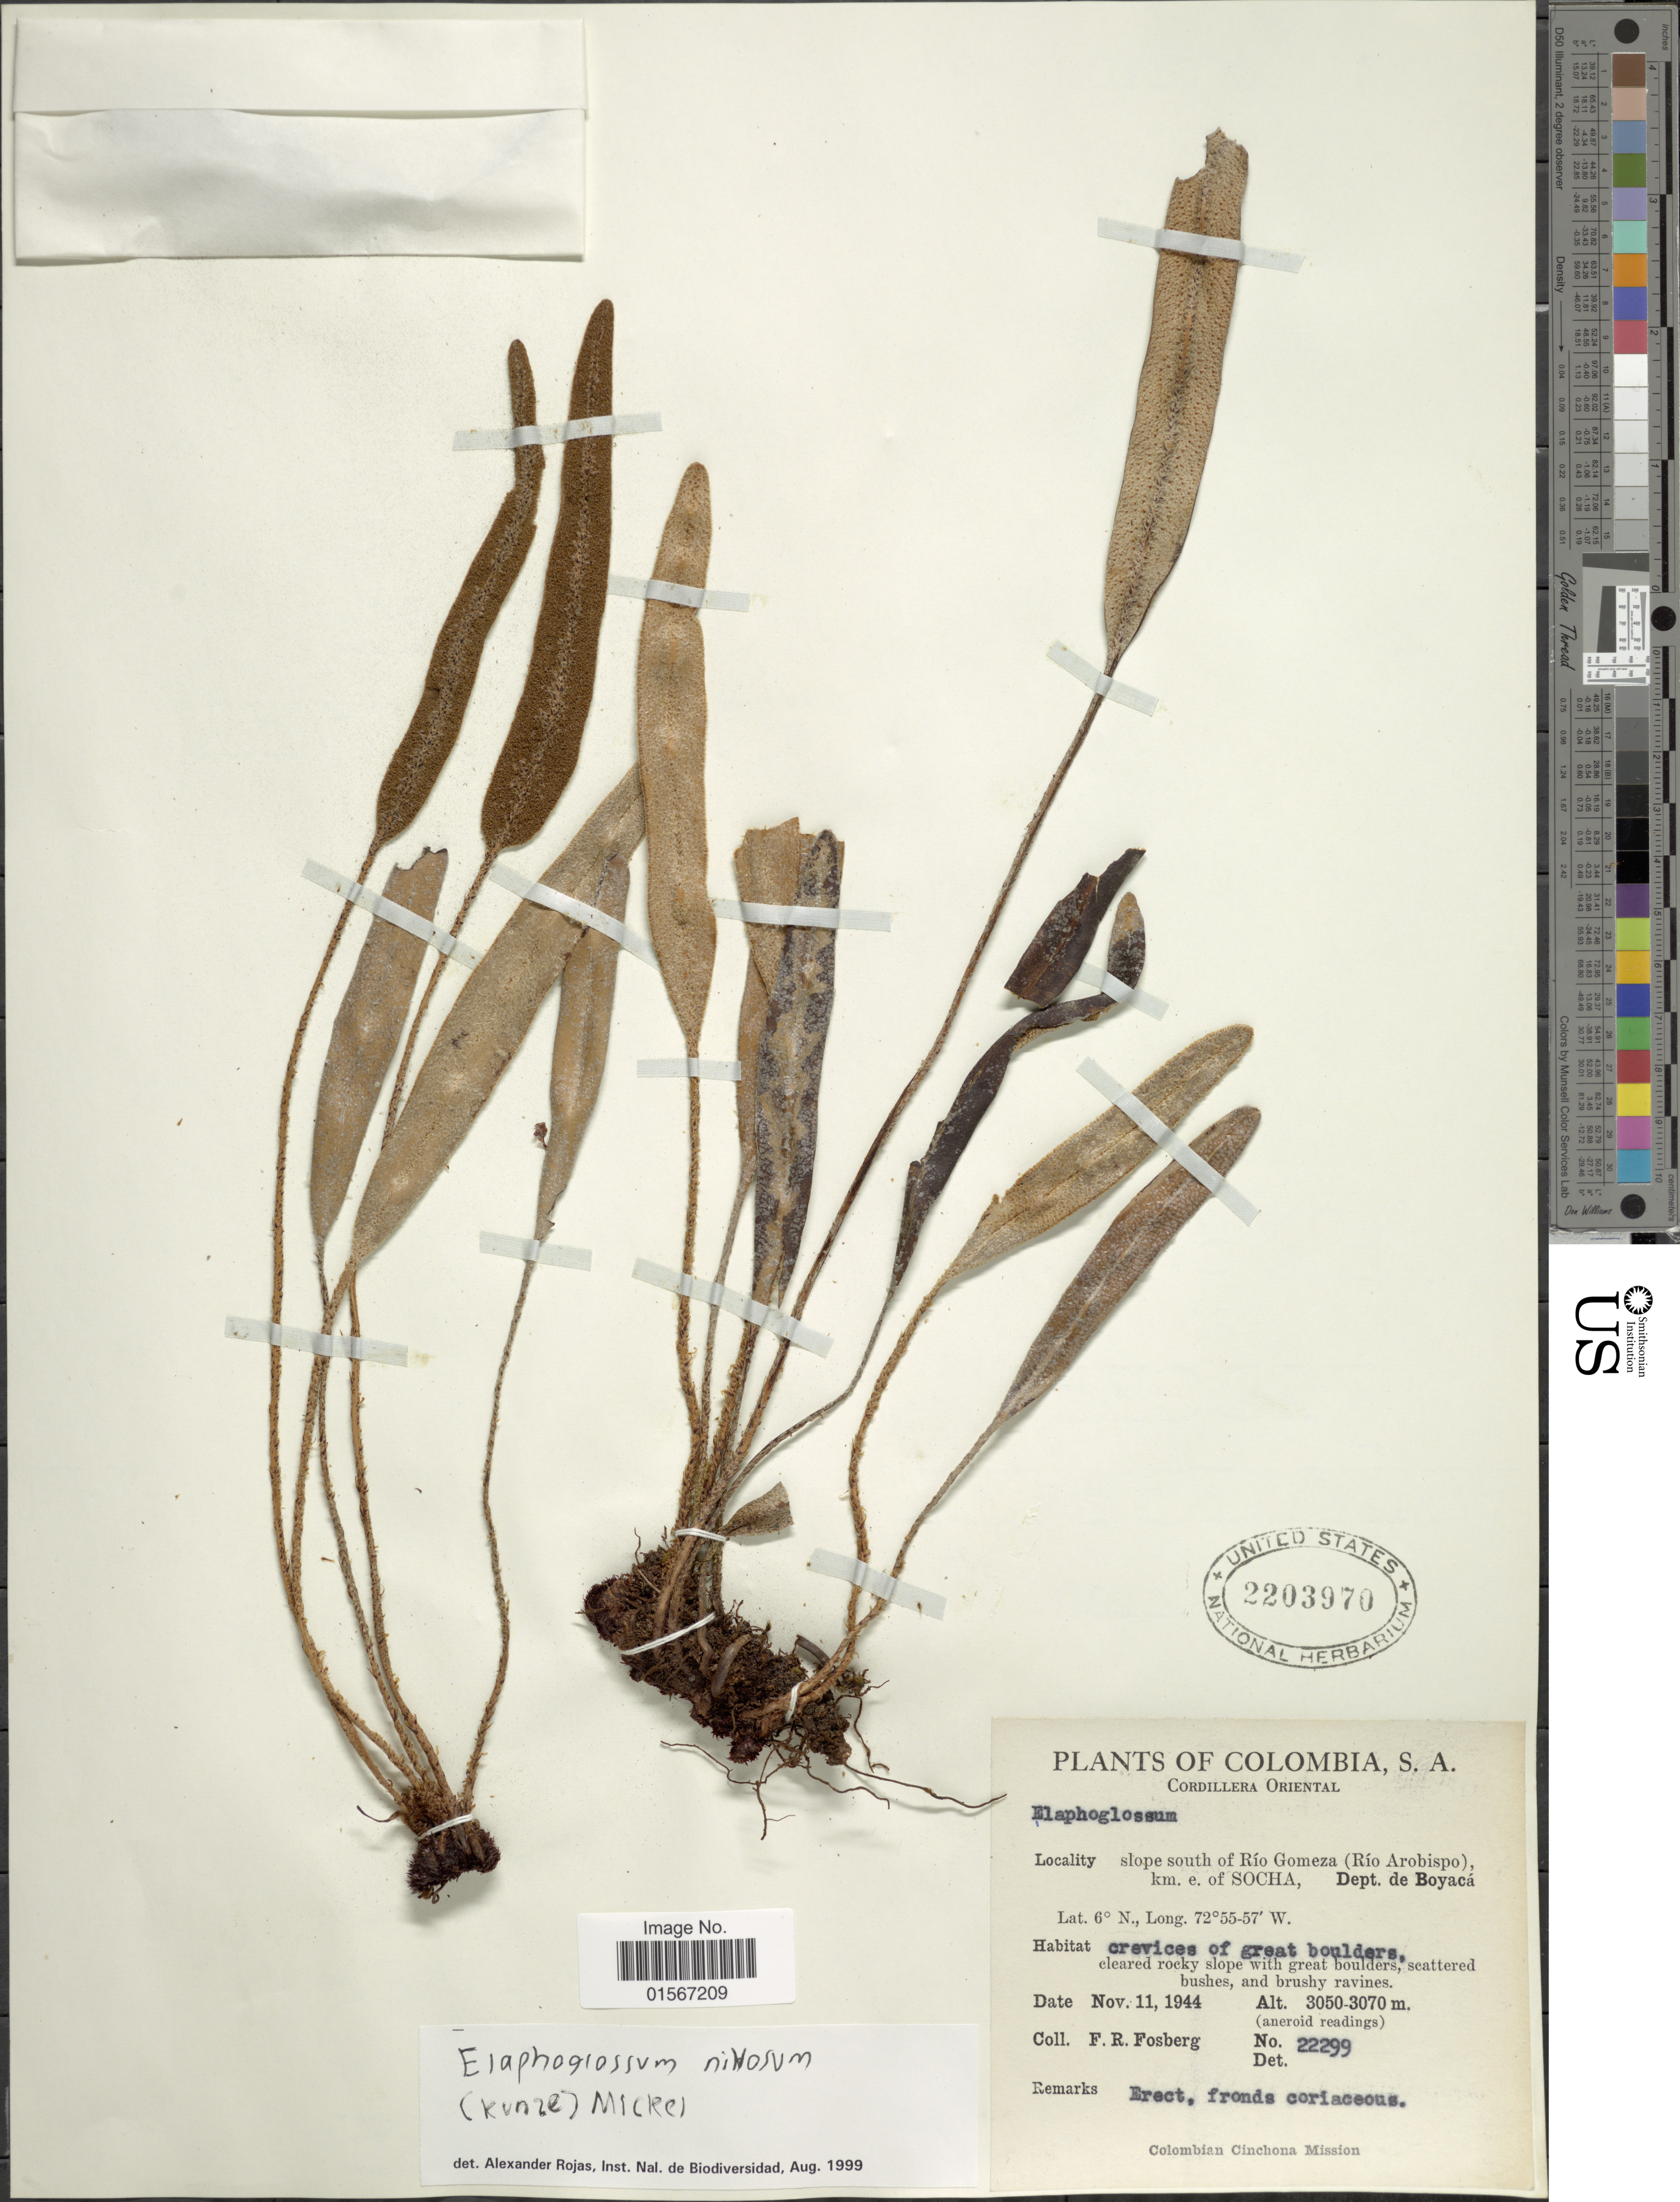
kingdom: Plantae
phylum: Tracheophyta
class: Polypodiopsida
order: Polypodiales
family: Dryopteridaceae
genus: Elaphoglossum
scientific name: Elaphoglossum nivosum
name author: (Kunze) Mickel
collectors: F. R. Fosberg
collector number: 22299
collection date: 1944-11-11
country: Colombia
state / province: Boyacá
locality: Colombia, S.A., Cordillera Oriental, slope south of Río Gomeza (río Arobispo), km. e. of Socha, Dept. de Boyacá.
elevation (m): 3050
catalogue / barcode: US 2203970